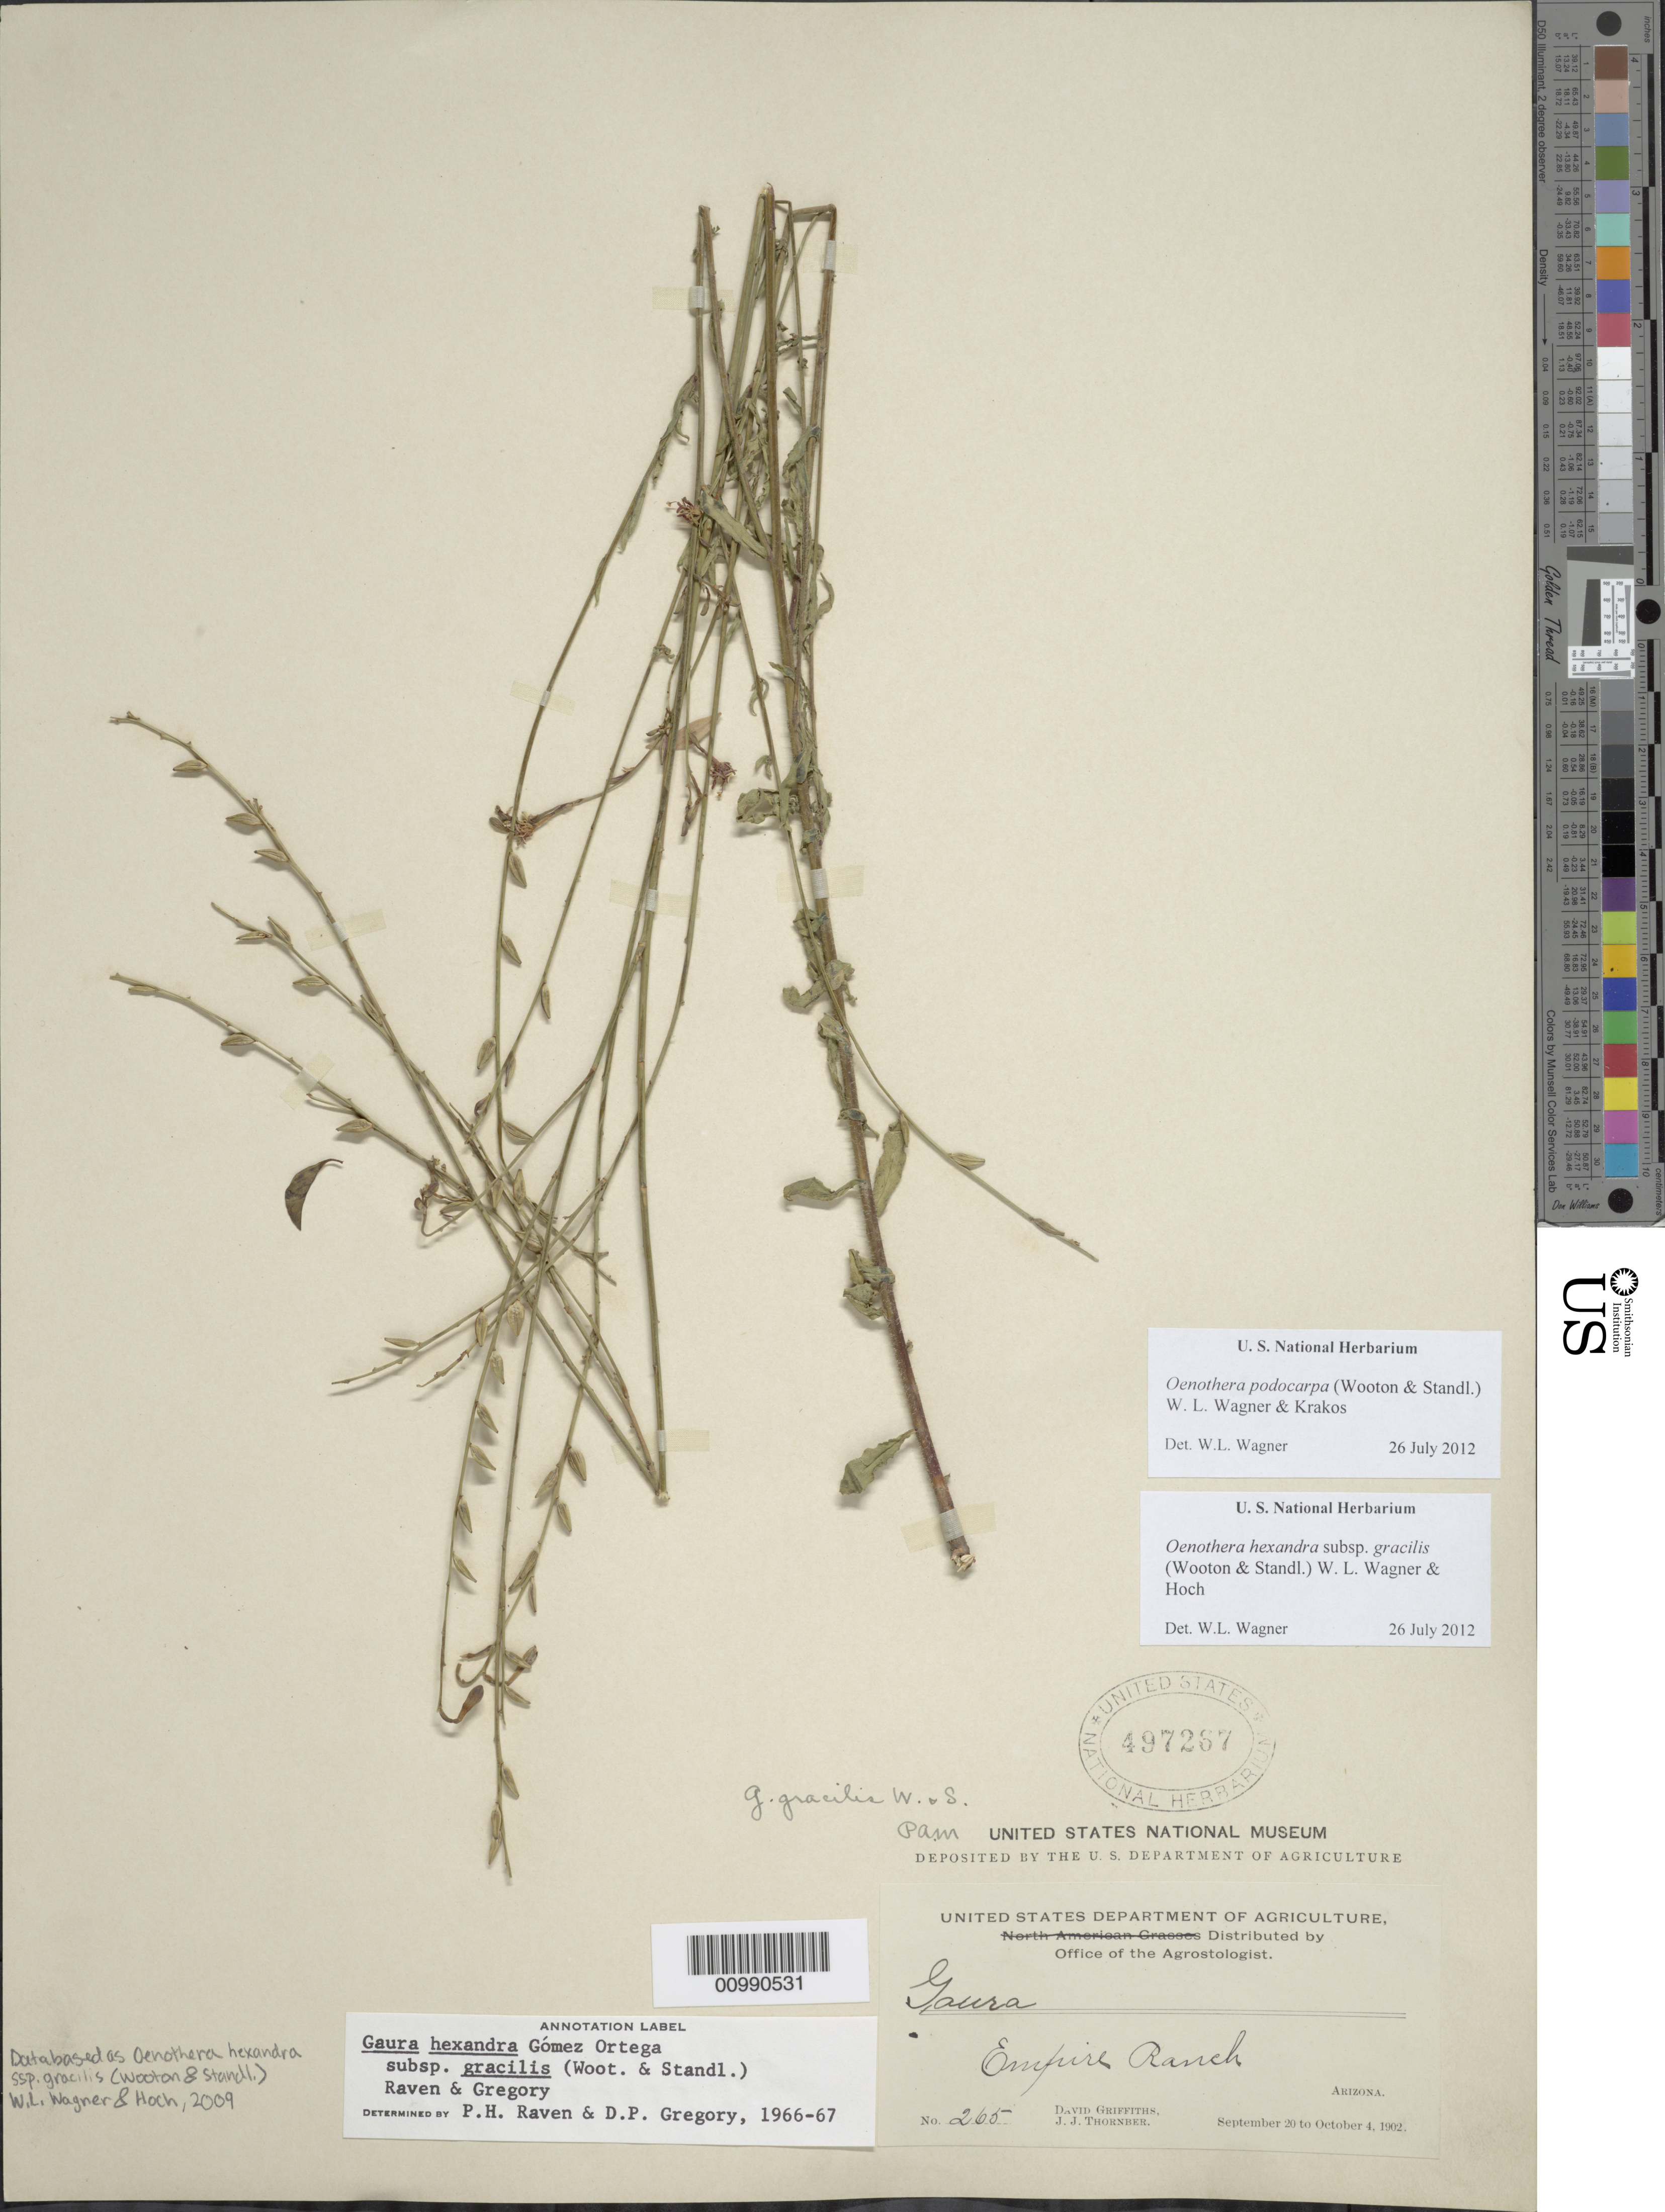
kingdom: Plantae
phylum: Tracheophyta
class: Magnoliopsida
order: Myrtales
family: Onagraceae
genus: Oenothera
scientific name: Oenothera podocarpa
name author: (Wooton & Standl.) Krakos & W.L. Wagner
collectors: D. Griffiths & J. Thornber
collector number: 265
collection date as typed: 20 Sep 1902 to 04 Oct 1902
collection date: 1902-09-20/1902-10-04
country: United States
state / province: Arizona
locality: Empire Ranch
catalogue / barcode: US 497267